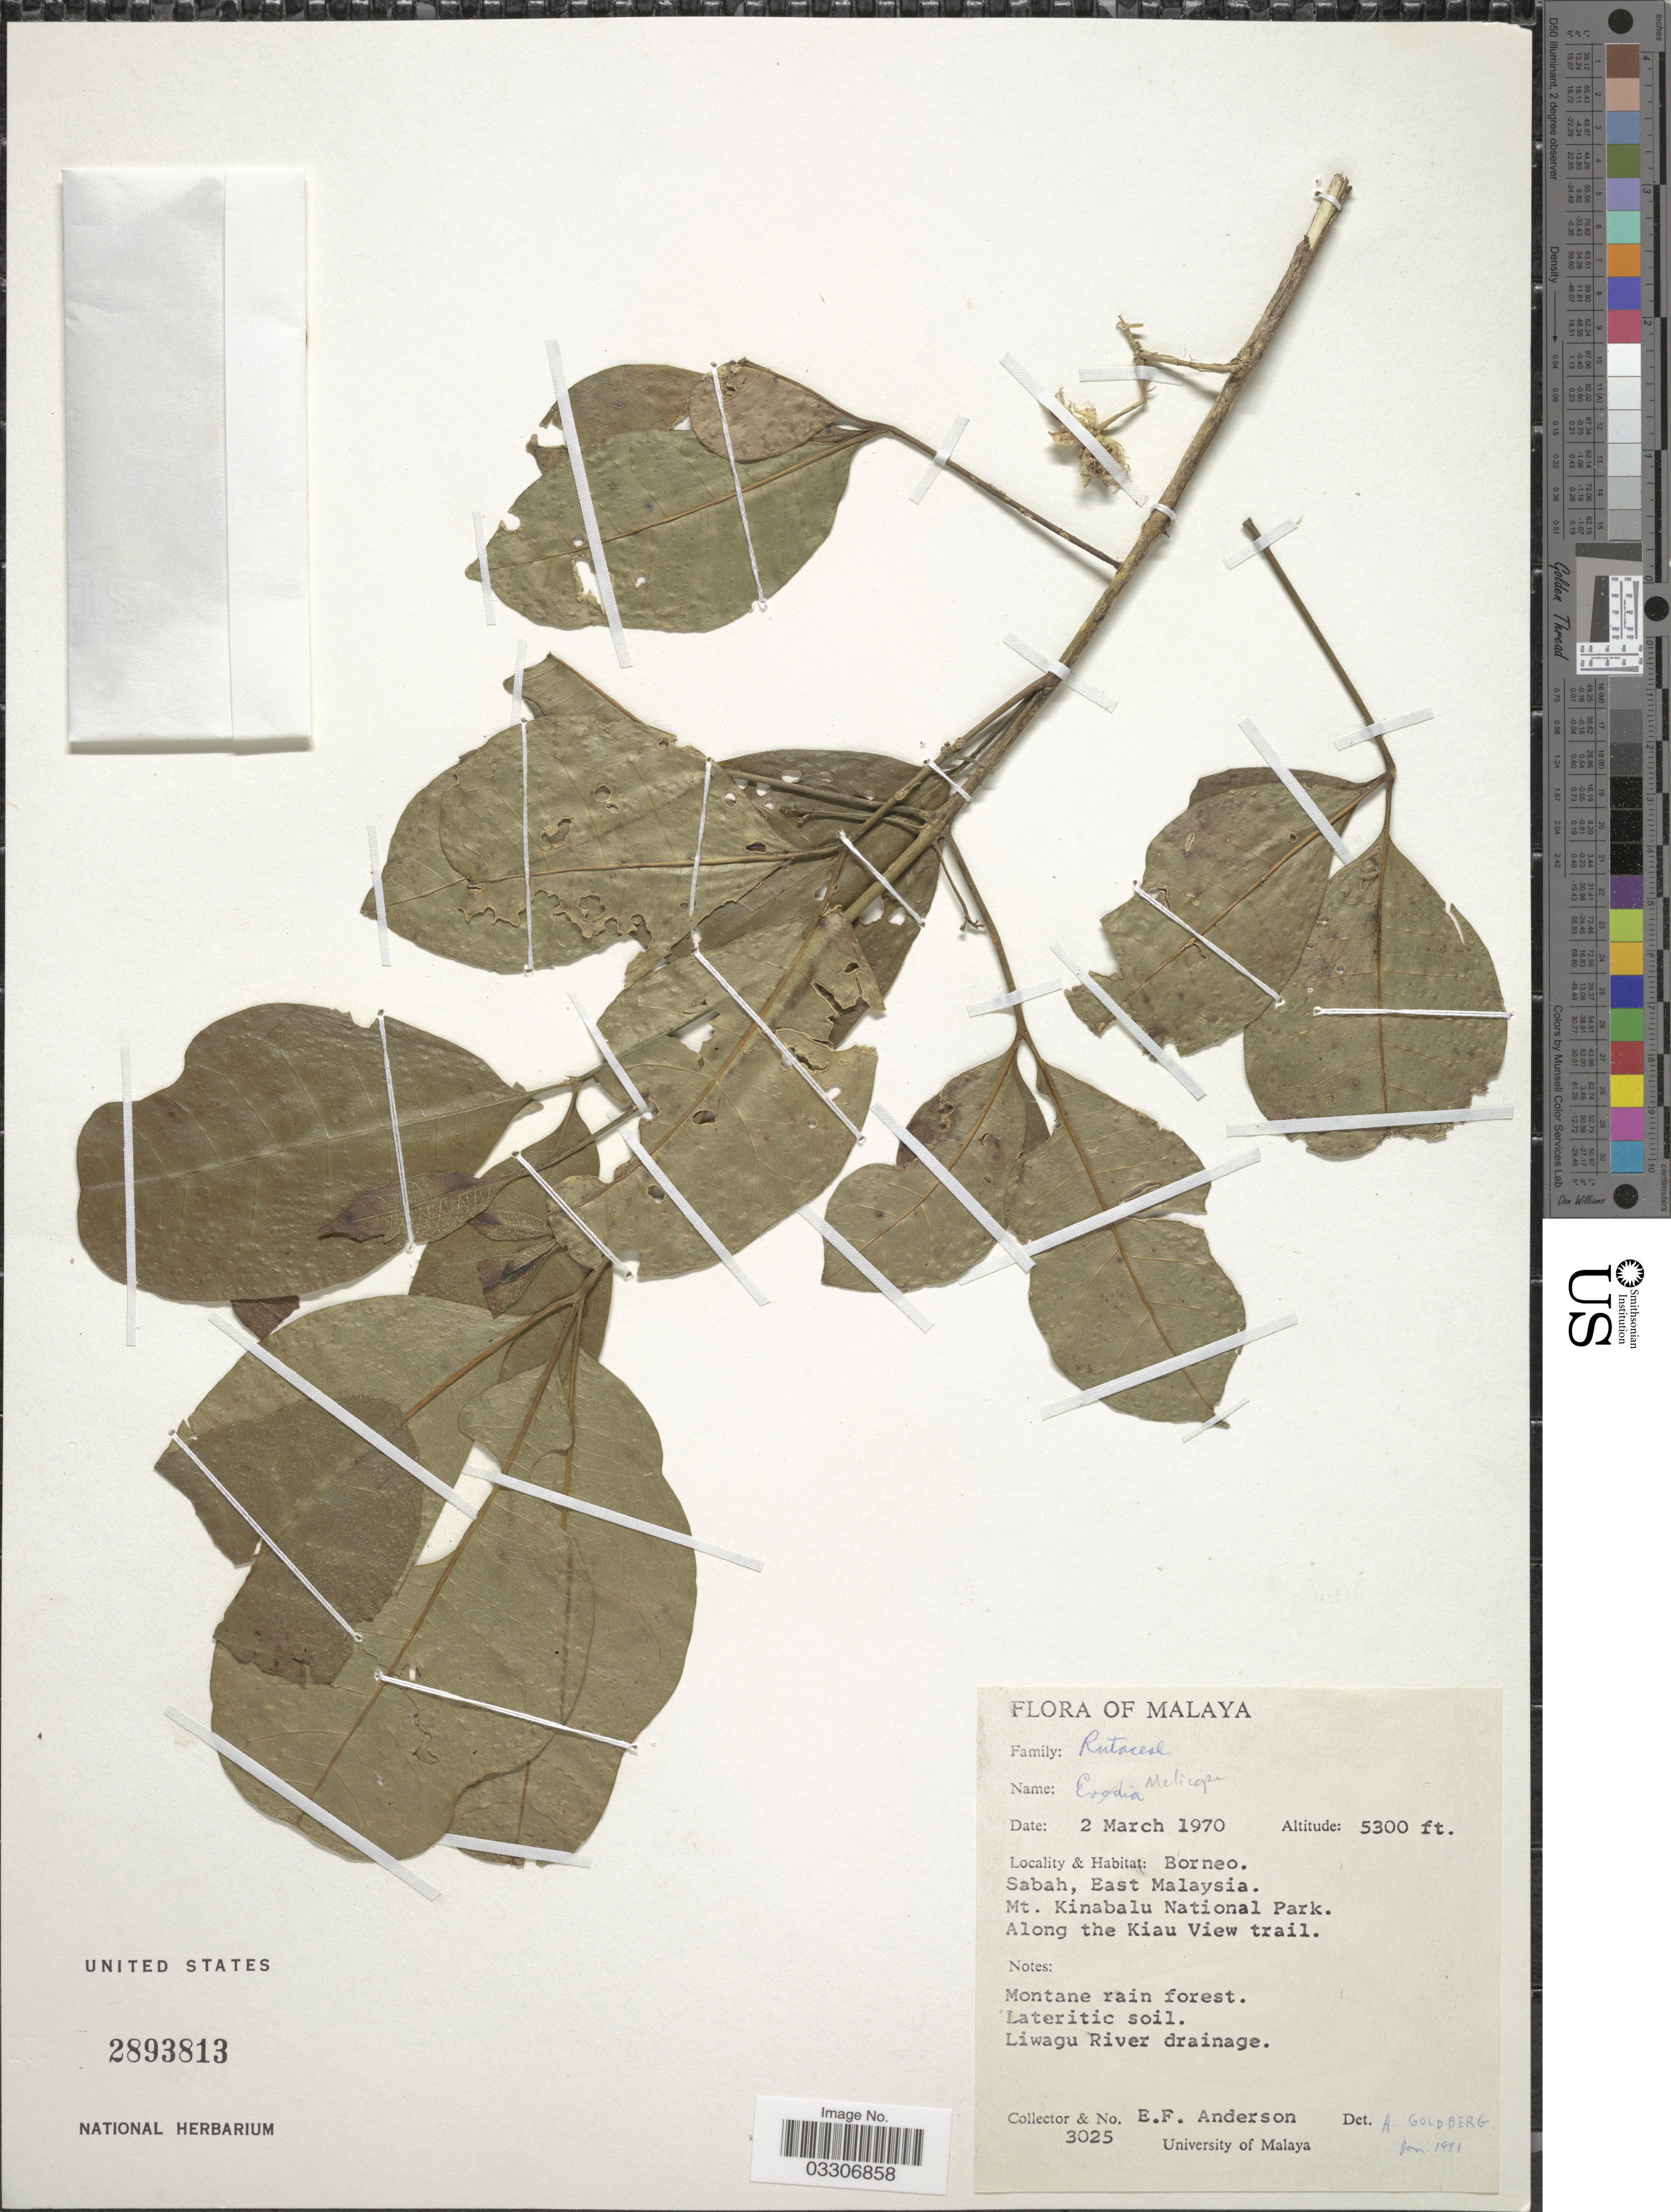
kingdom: Plantae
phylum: Tracheophyta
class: Magnoliopsida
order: Sapindales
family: Rutaceae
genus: Melicope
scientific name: Melicope sp.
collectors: E. F. Anderson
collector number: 3025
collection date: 1970-03-02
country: Malaysia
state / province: Sabah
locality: Malaya. Borneo. Sabah, East Malaysia. Mt. Kinabalu National Park. Along the Kiau View trail.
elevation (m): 1615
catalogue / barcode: US 2893813